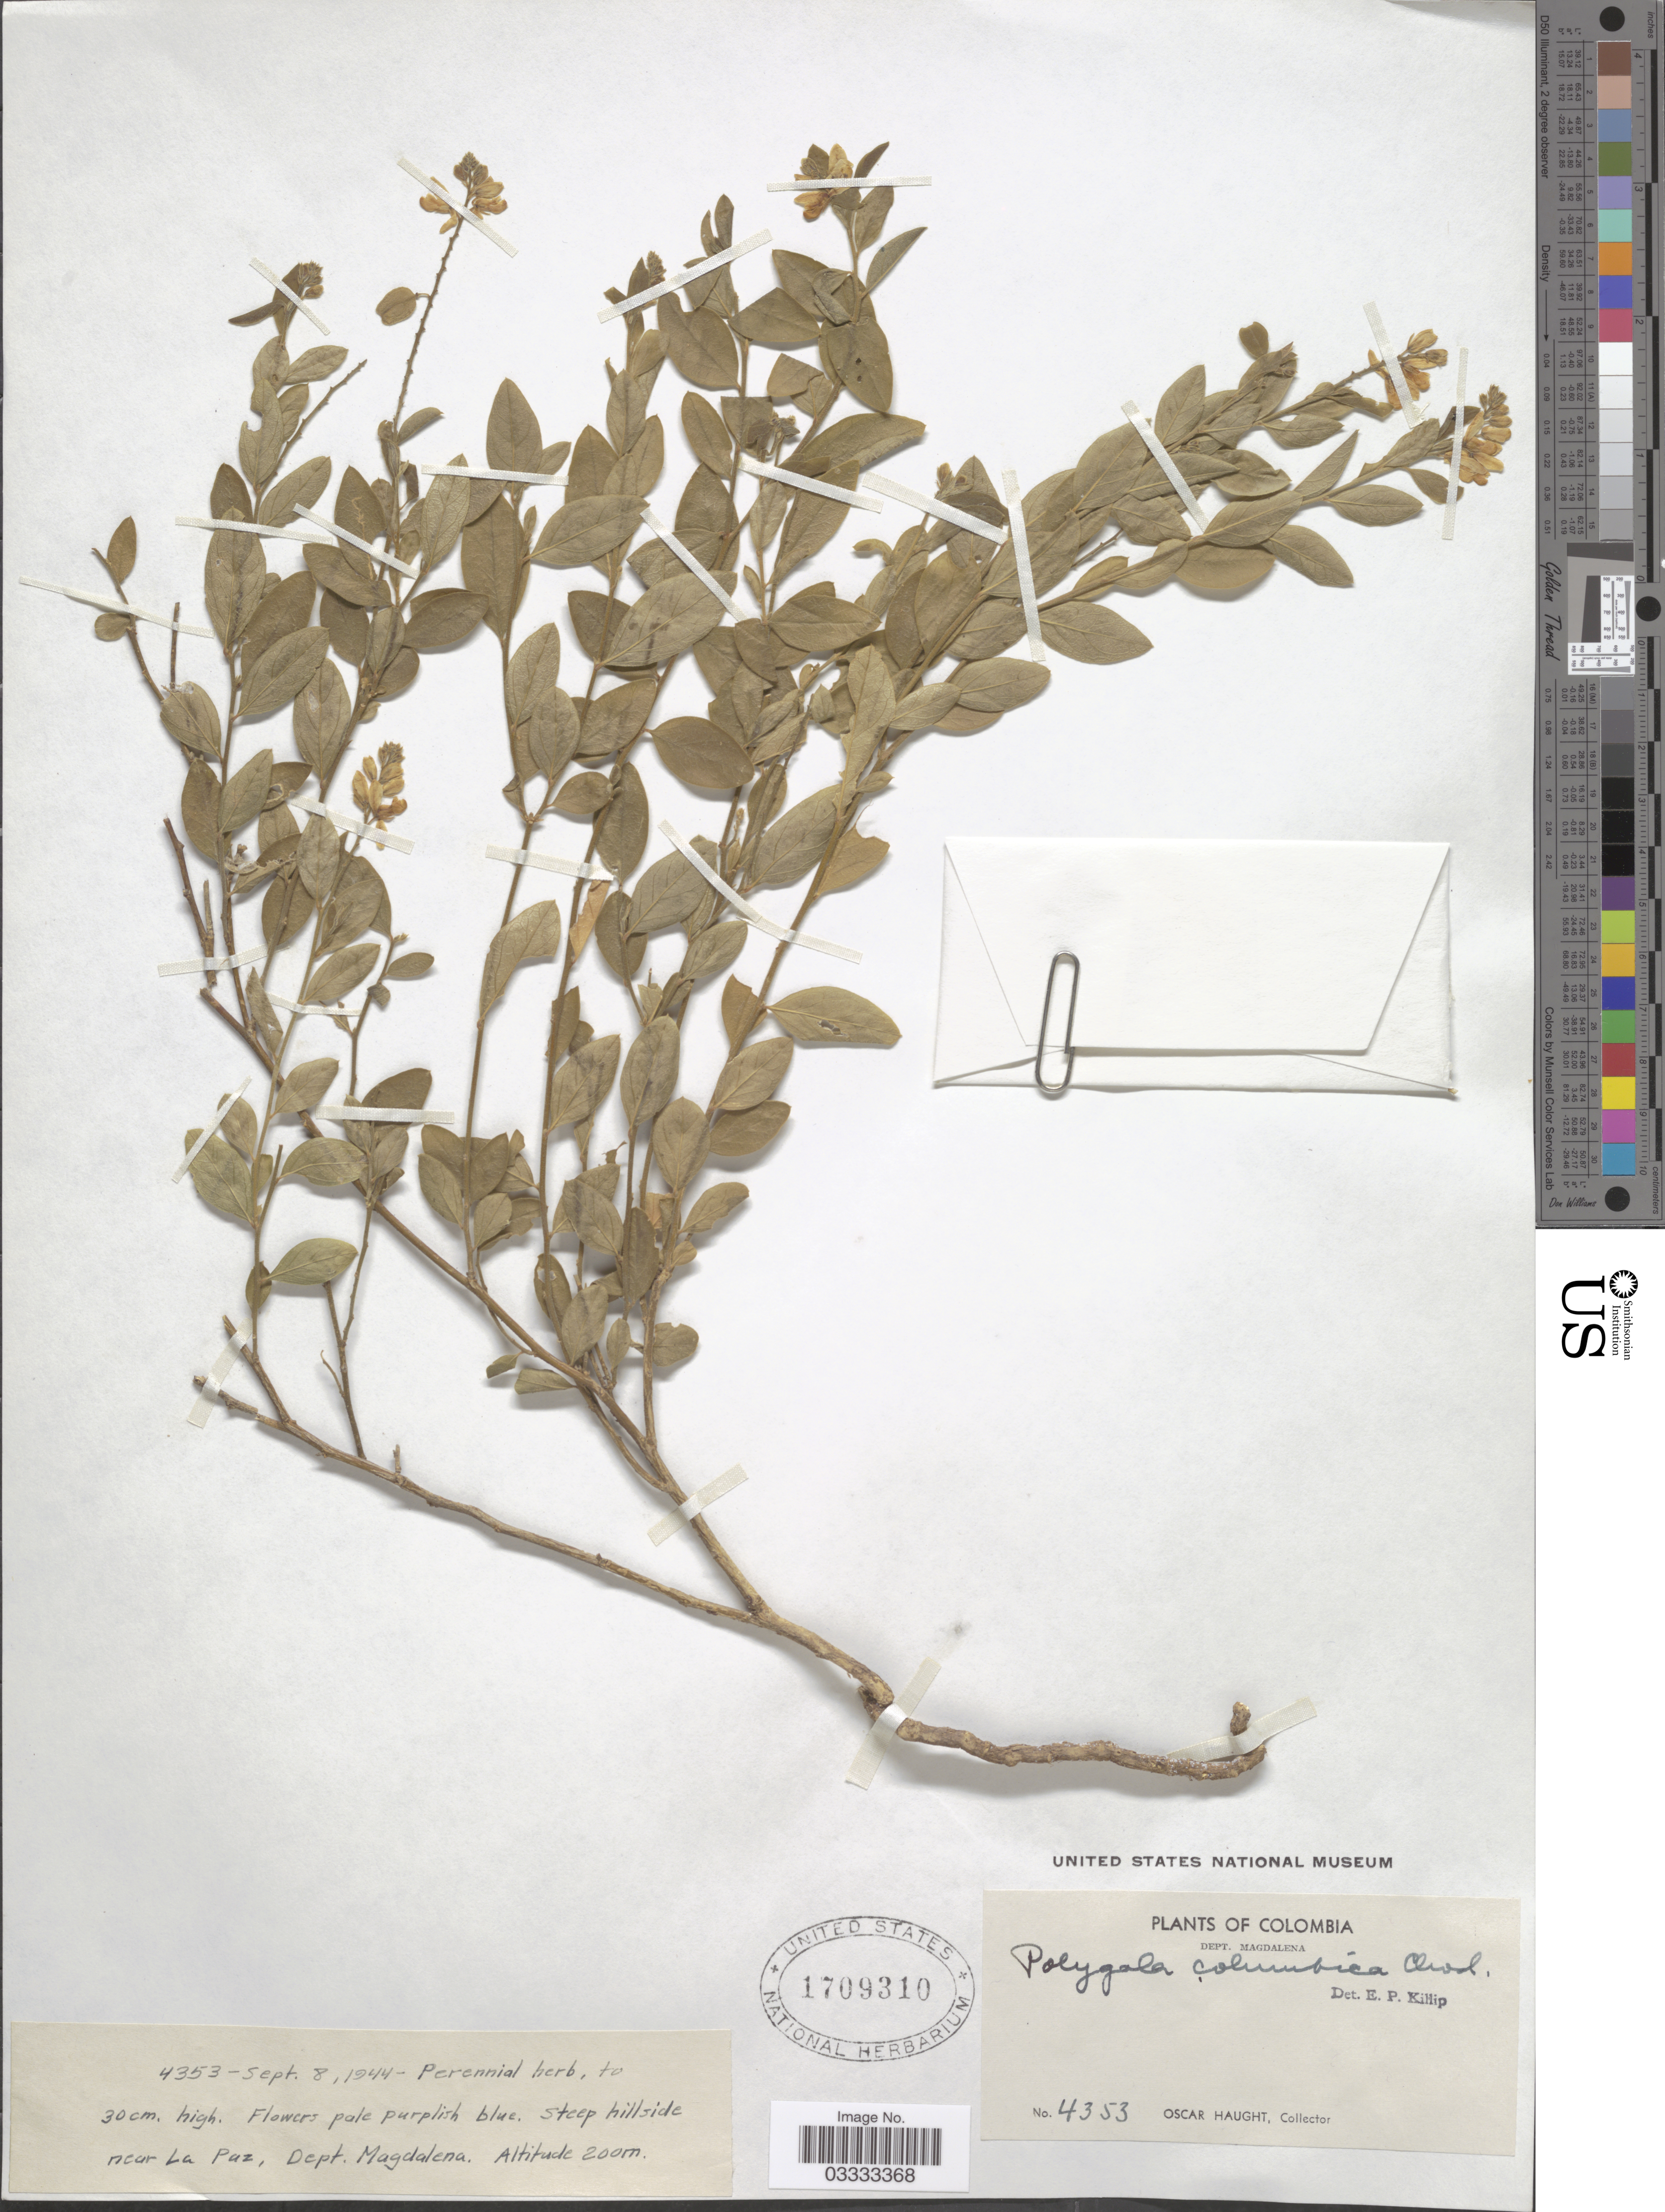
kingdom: Plantae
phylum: Tracheophyta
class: Magnoliopsida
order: Fabales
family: Polygalaceae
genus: Hebecarpa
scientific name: Hebecarpa caracasana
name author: (Kunth) J.R. Abbott & J.F.B. Pastore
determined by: Strong, Mark T., (BOT), Smithsonian Institution - National Museum of Natural History (UNITED STATES)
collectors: O. L. Haught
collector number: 4353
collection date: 1944-09-08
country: Colombia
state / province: Magdalena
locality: Dept. Magdalena. Steep hillside near La Paz.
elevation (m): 200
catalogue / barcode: US 1709310